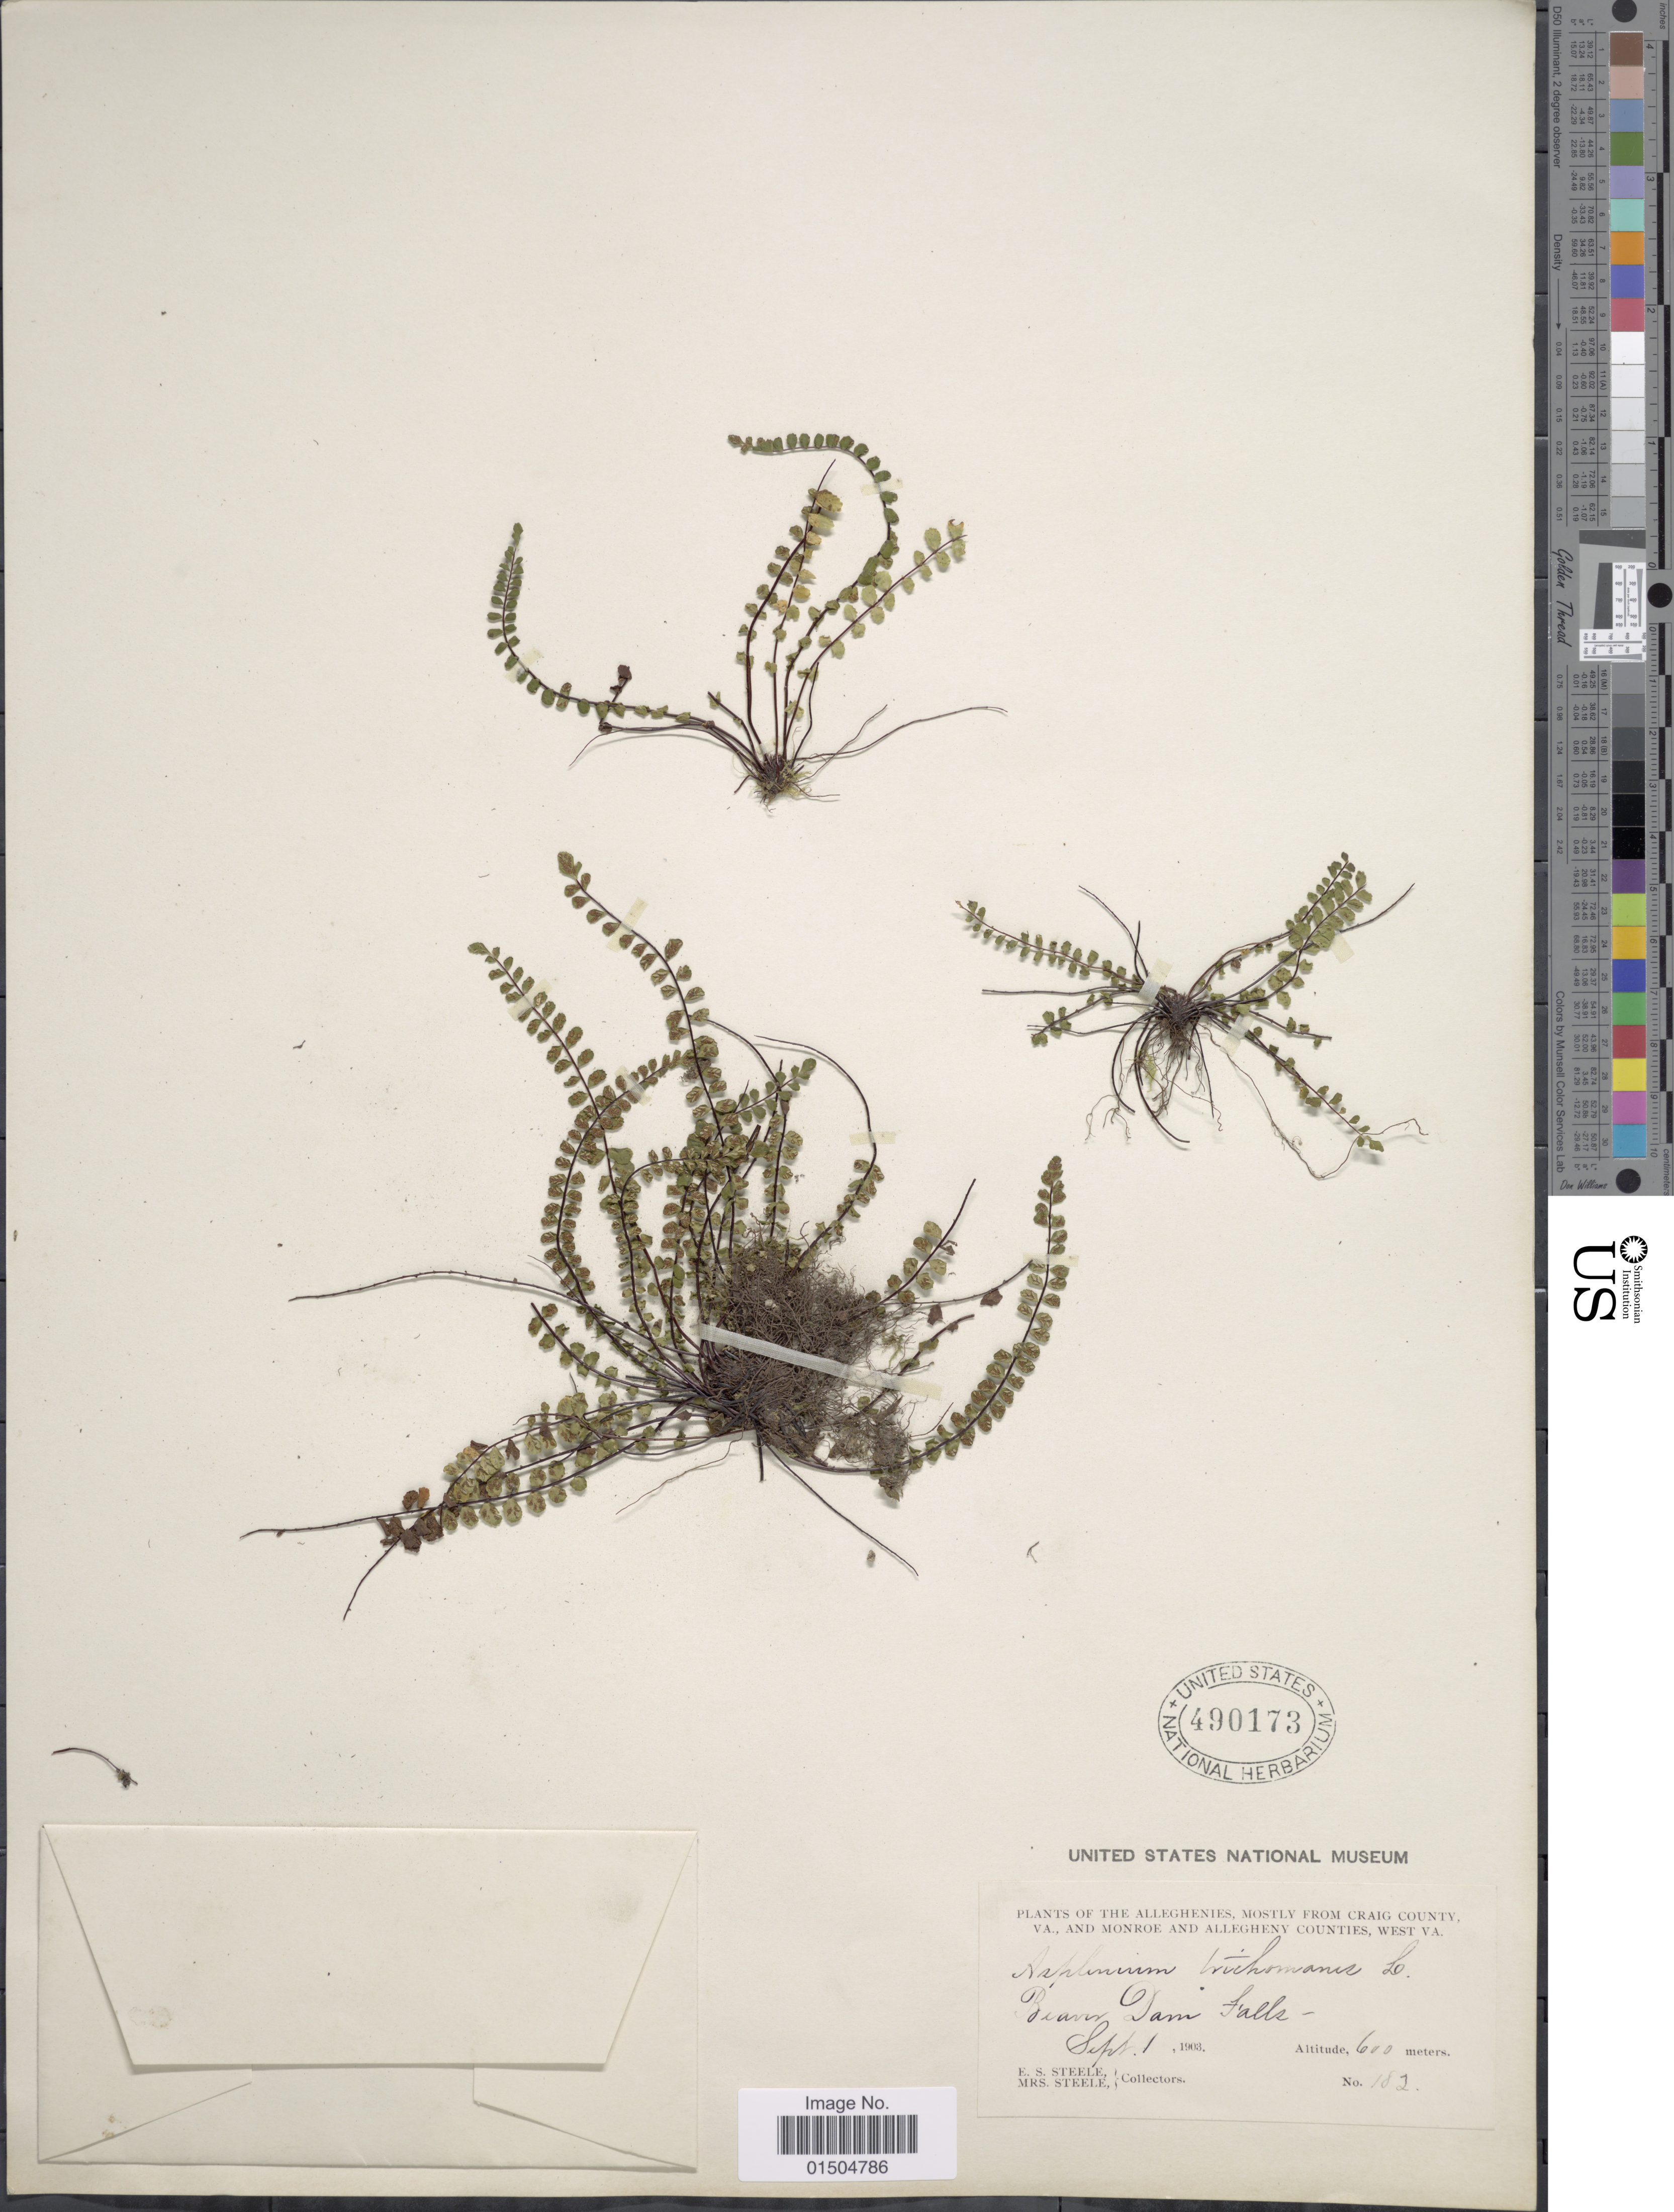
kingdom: Plantae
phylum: Tracheophyta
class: Polypodiopsida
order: Polypodiales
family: Aspleniaceae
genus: Asplenium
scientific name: Asplenium trichomanes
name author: L.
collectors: E. Steele & Mrs. E. S. Steele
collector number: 182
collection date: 1903-09-01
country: United States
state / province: Virginia / West Virginia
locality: The Alleghenies, mostly from Craig County, Va., and Monroe and Allegheny Counties, West Va. Beaver Dam Falls.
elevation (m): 600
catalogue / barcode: US 490173